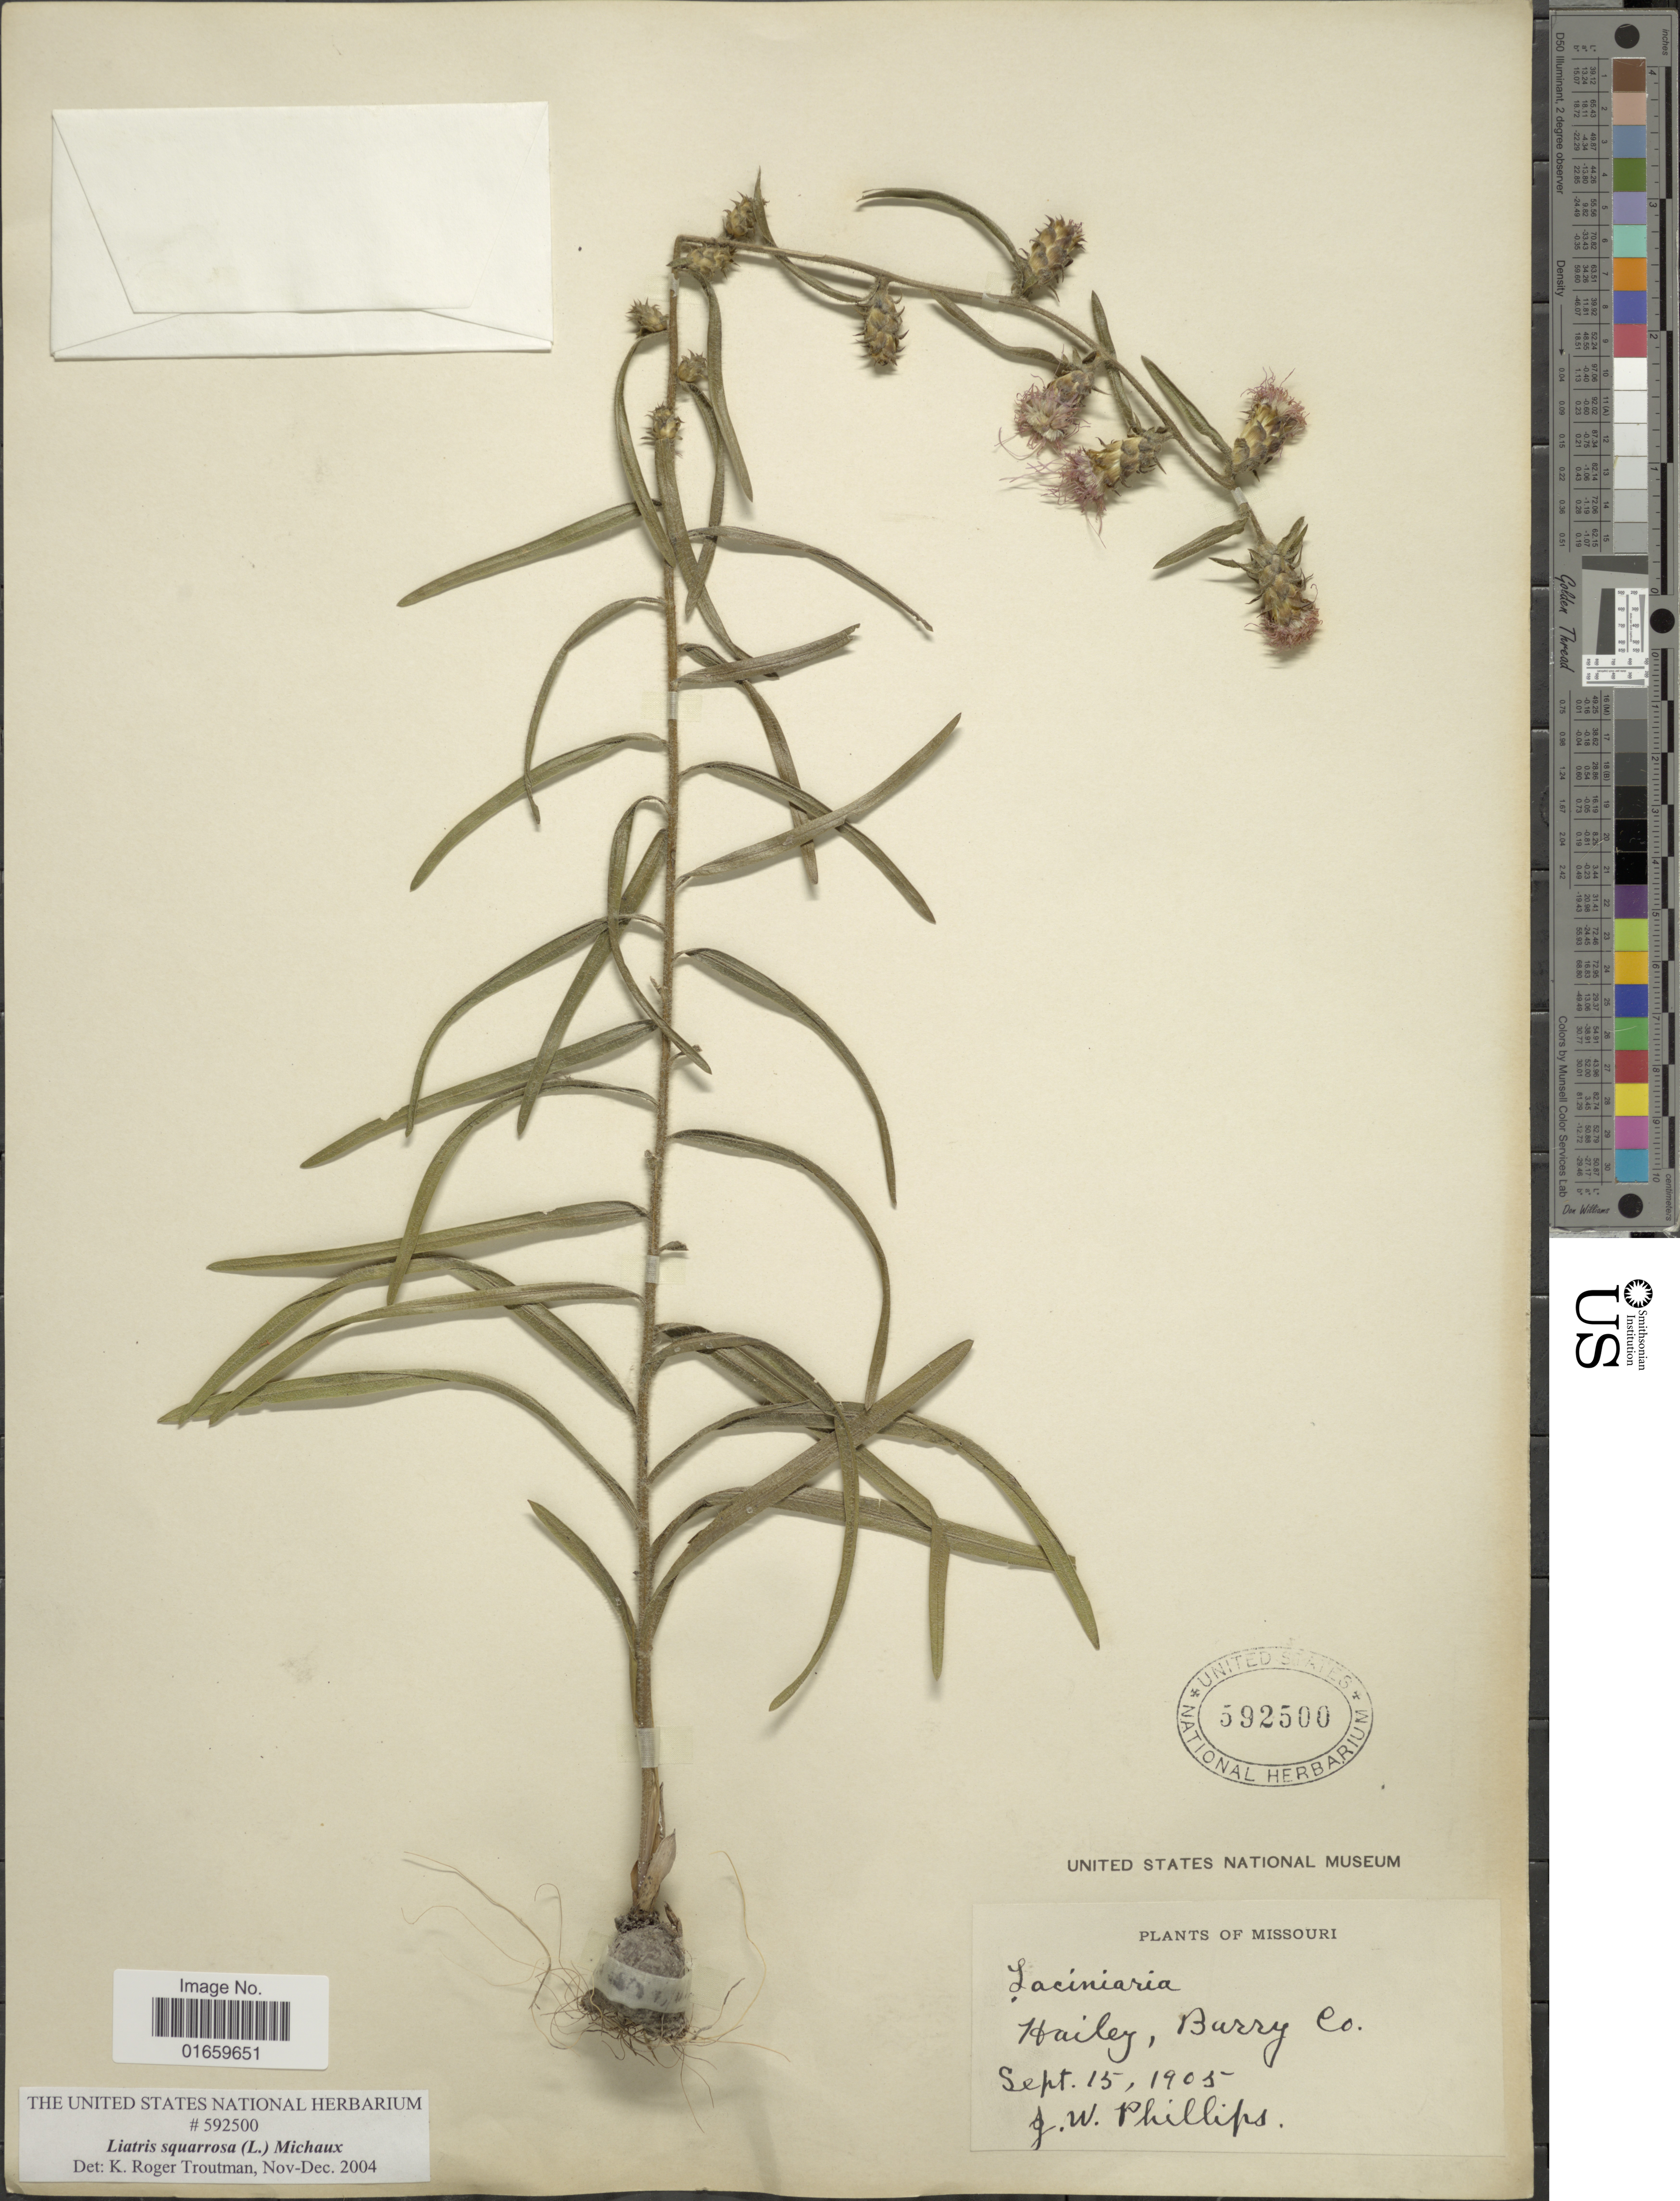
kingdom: Plantae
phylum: Tracheophyta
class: Magnoliopsida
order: Asterales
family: Asteraceae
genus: Liatris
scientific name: Liatris squarrosa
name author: (L.) Michx.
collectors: J. Phillips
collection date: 1905-09-15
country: United States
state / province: Missouri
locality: Hailey, Burry Co.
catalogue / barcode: US 592500